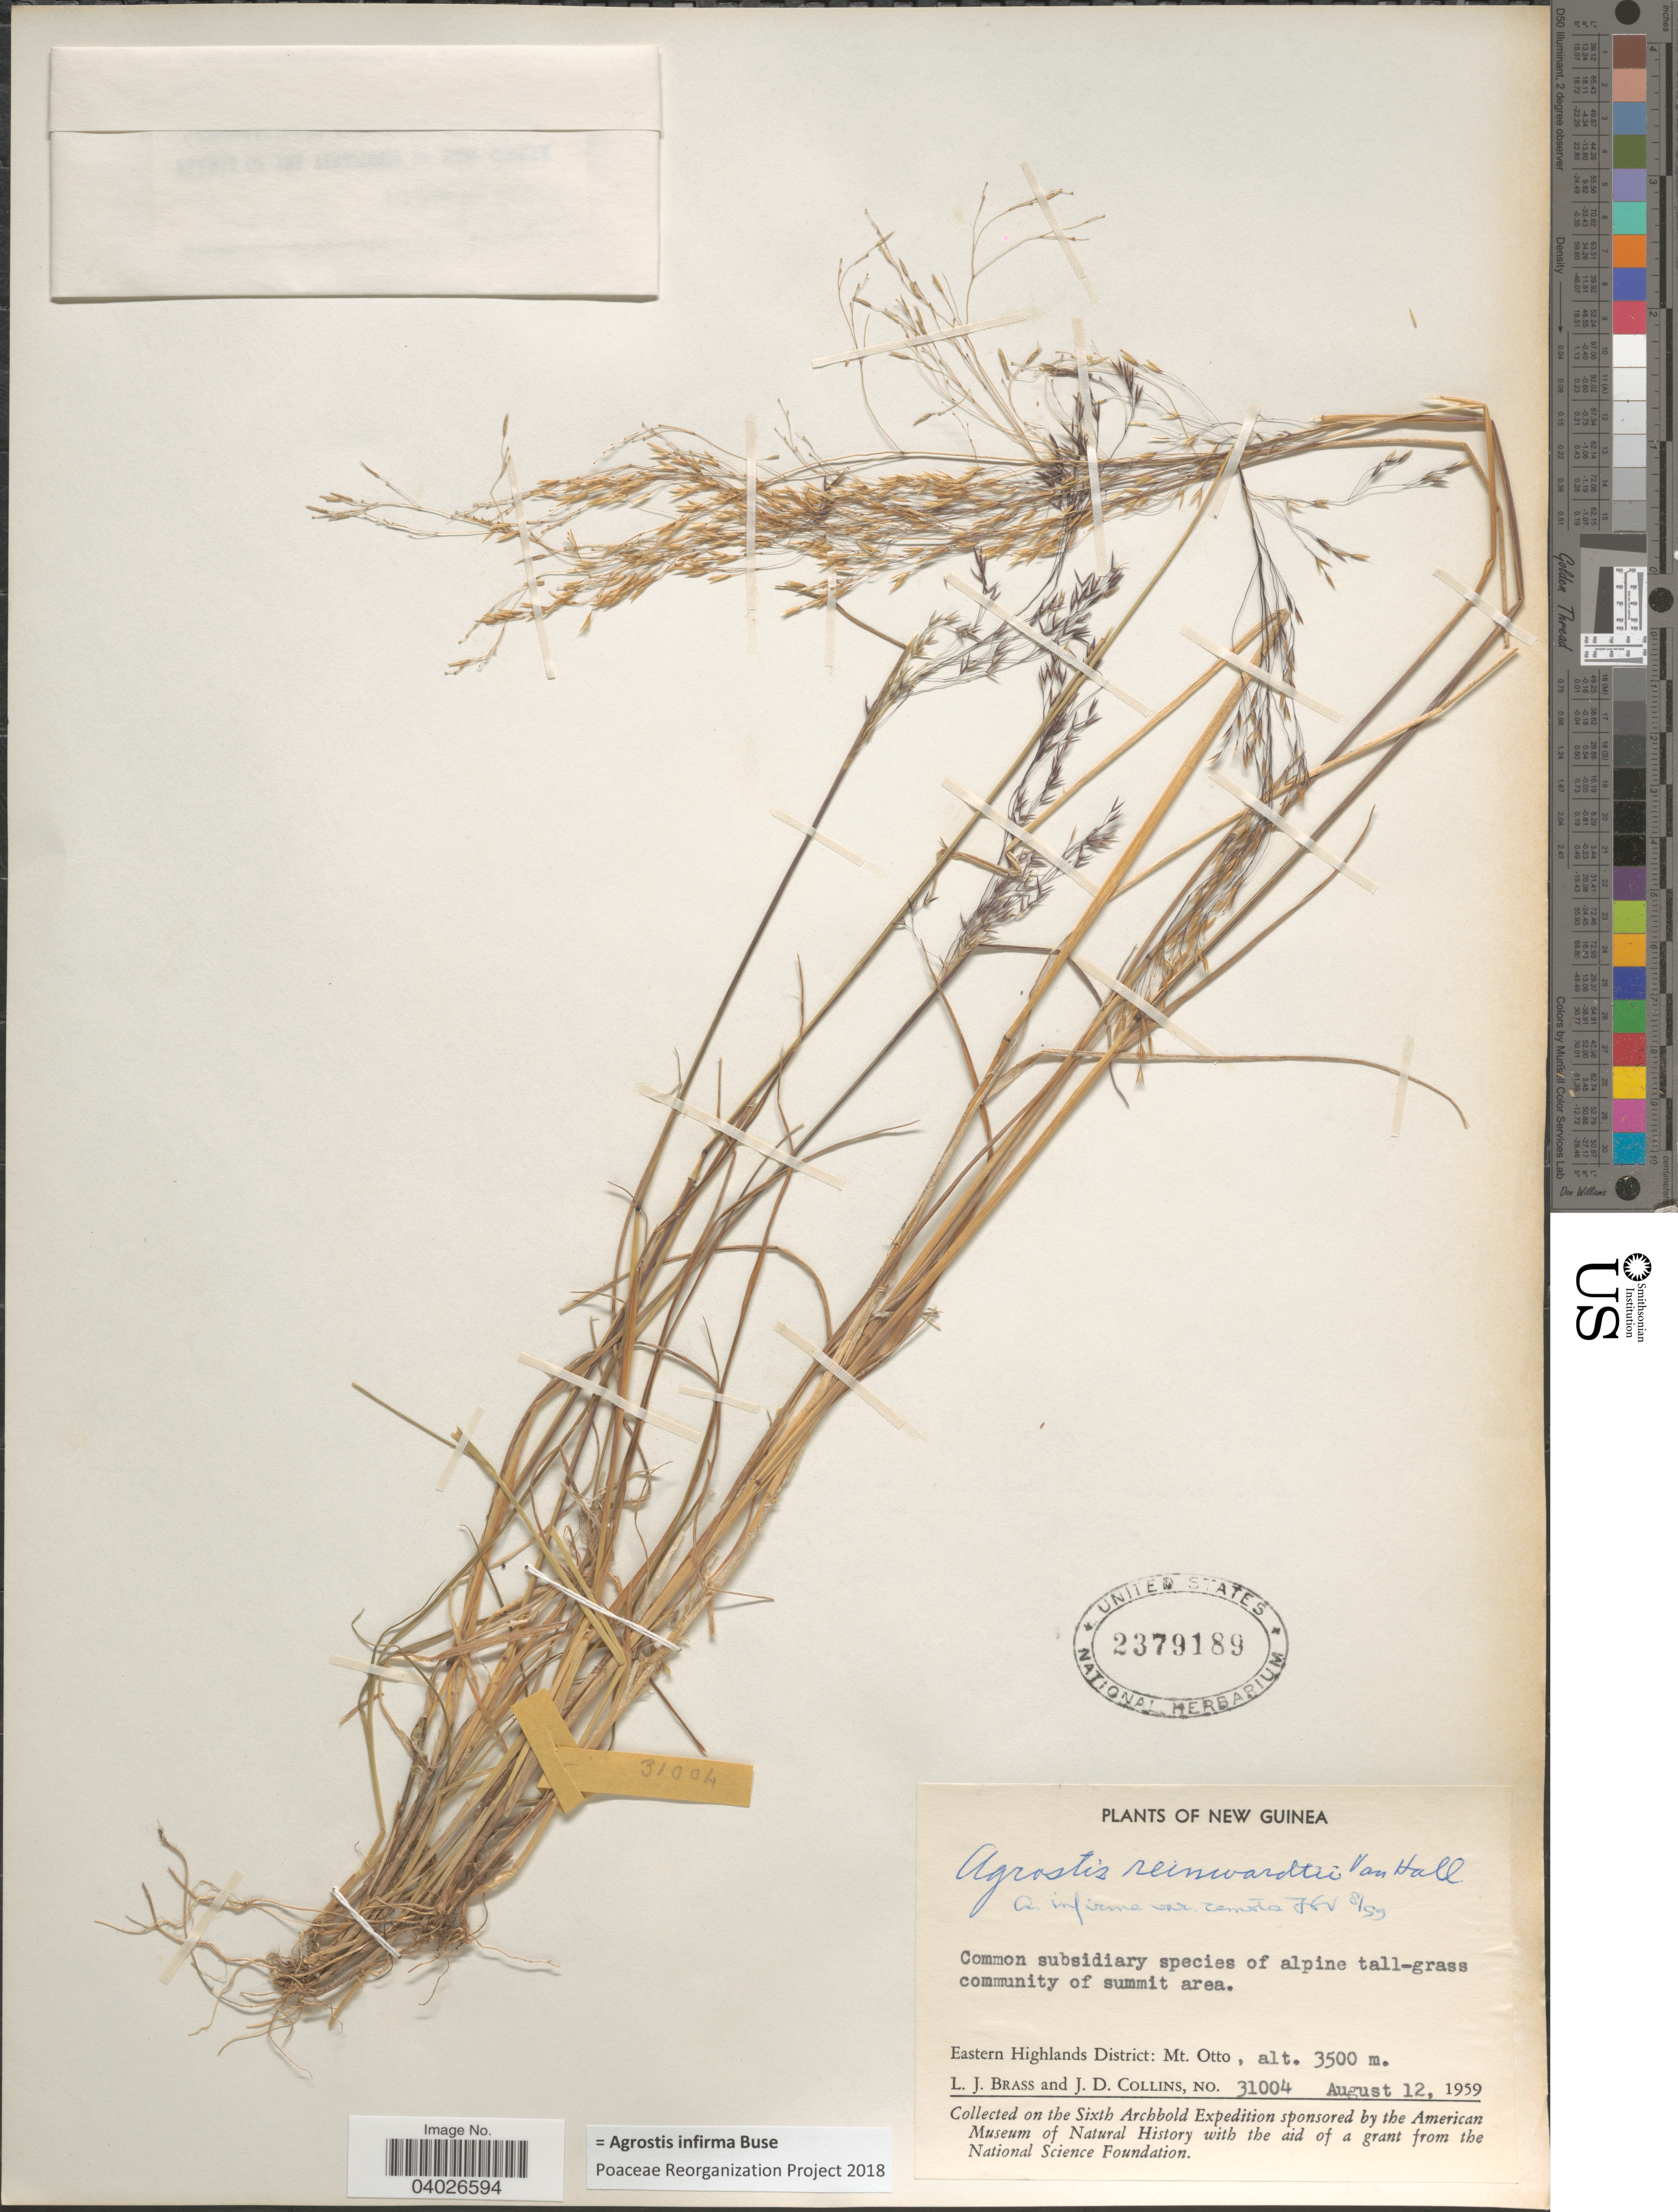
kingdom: Plantae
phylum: Tracheophyta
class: Liliopsida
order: Poales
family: Poaceae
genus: Agrostis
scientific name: Agrostis infirma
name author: Büse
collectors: L. J. Brass & J. Collins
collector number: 31004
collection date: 1959-08-12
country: Papua New Guinea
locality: New Guinea. Eastern Highlands District: Mt. Otto.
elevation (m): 3500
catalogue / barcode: US 2379189